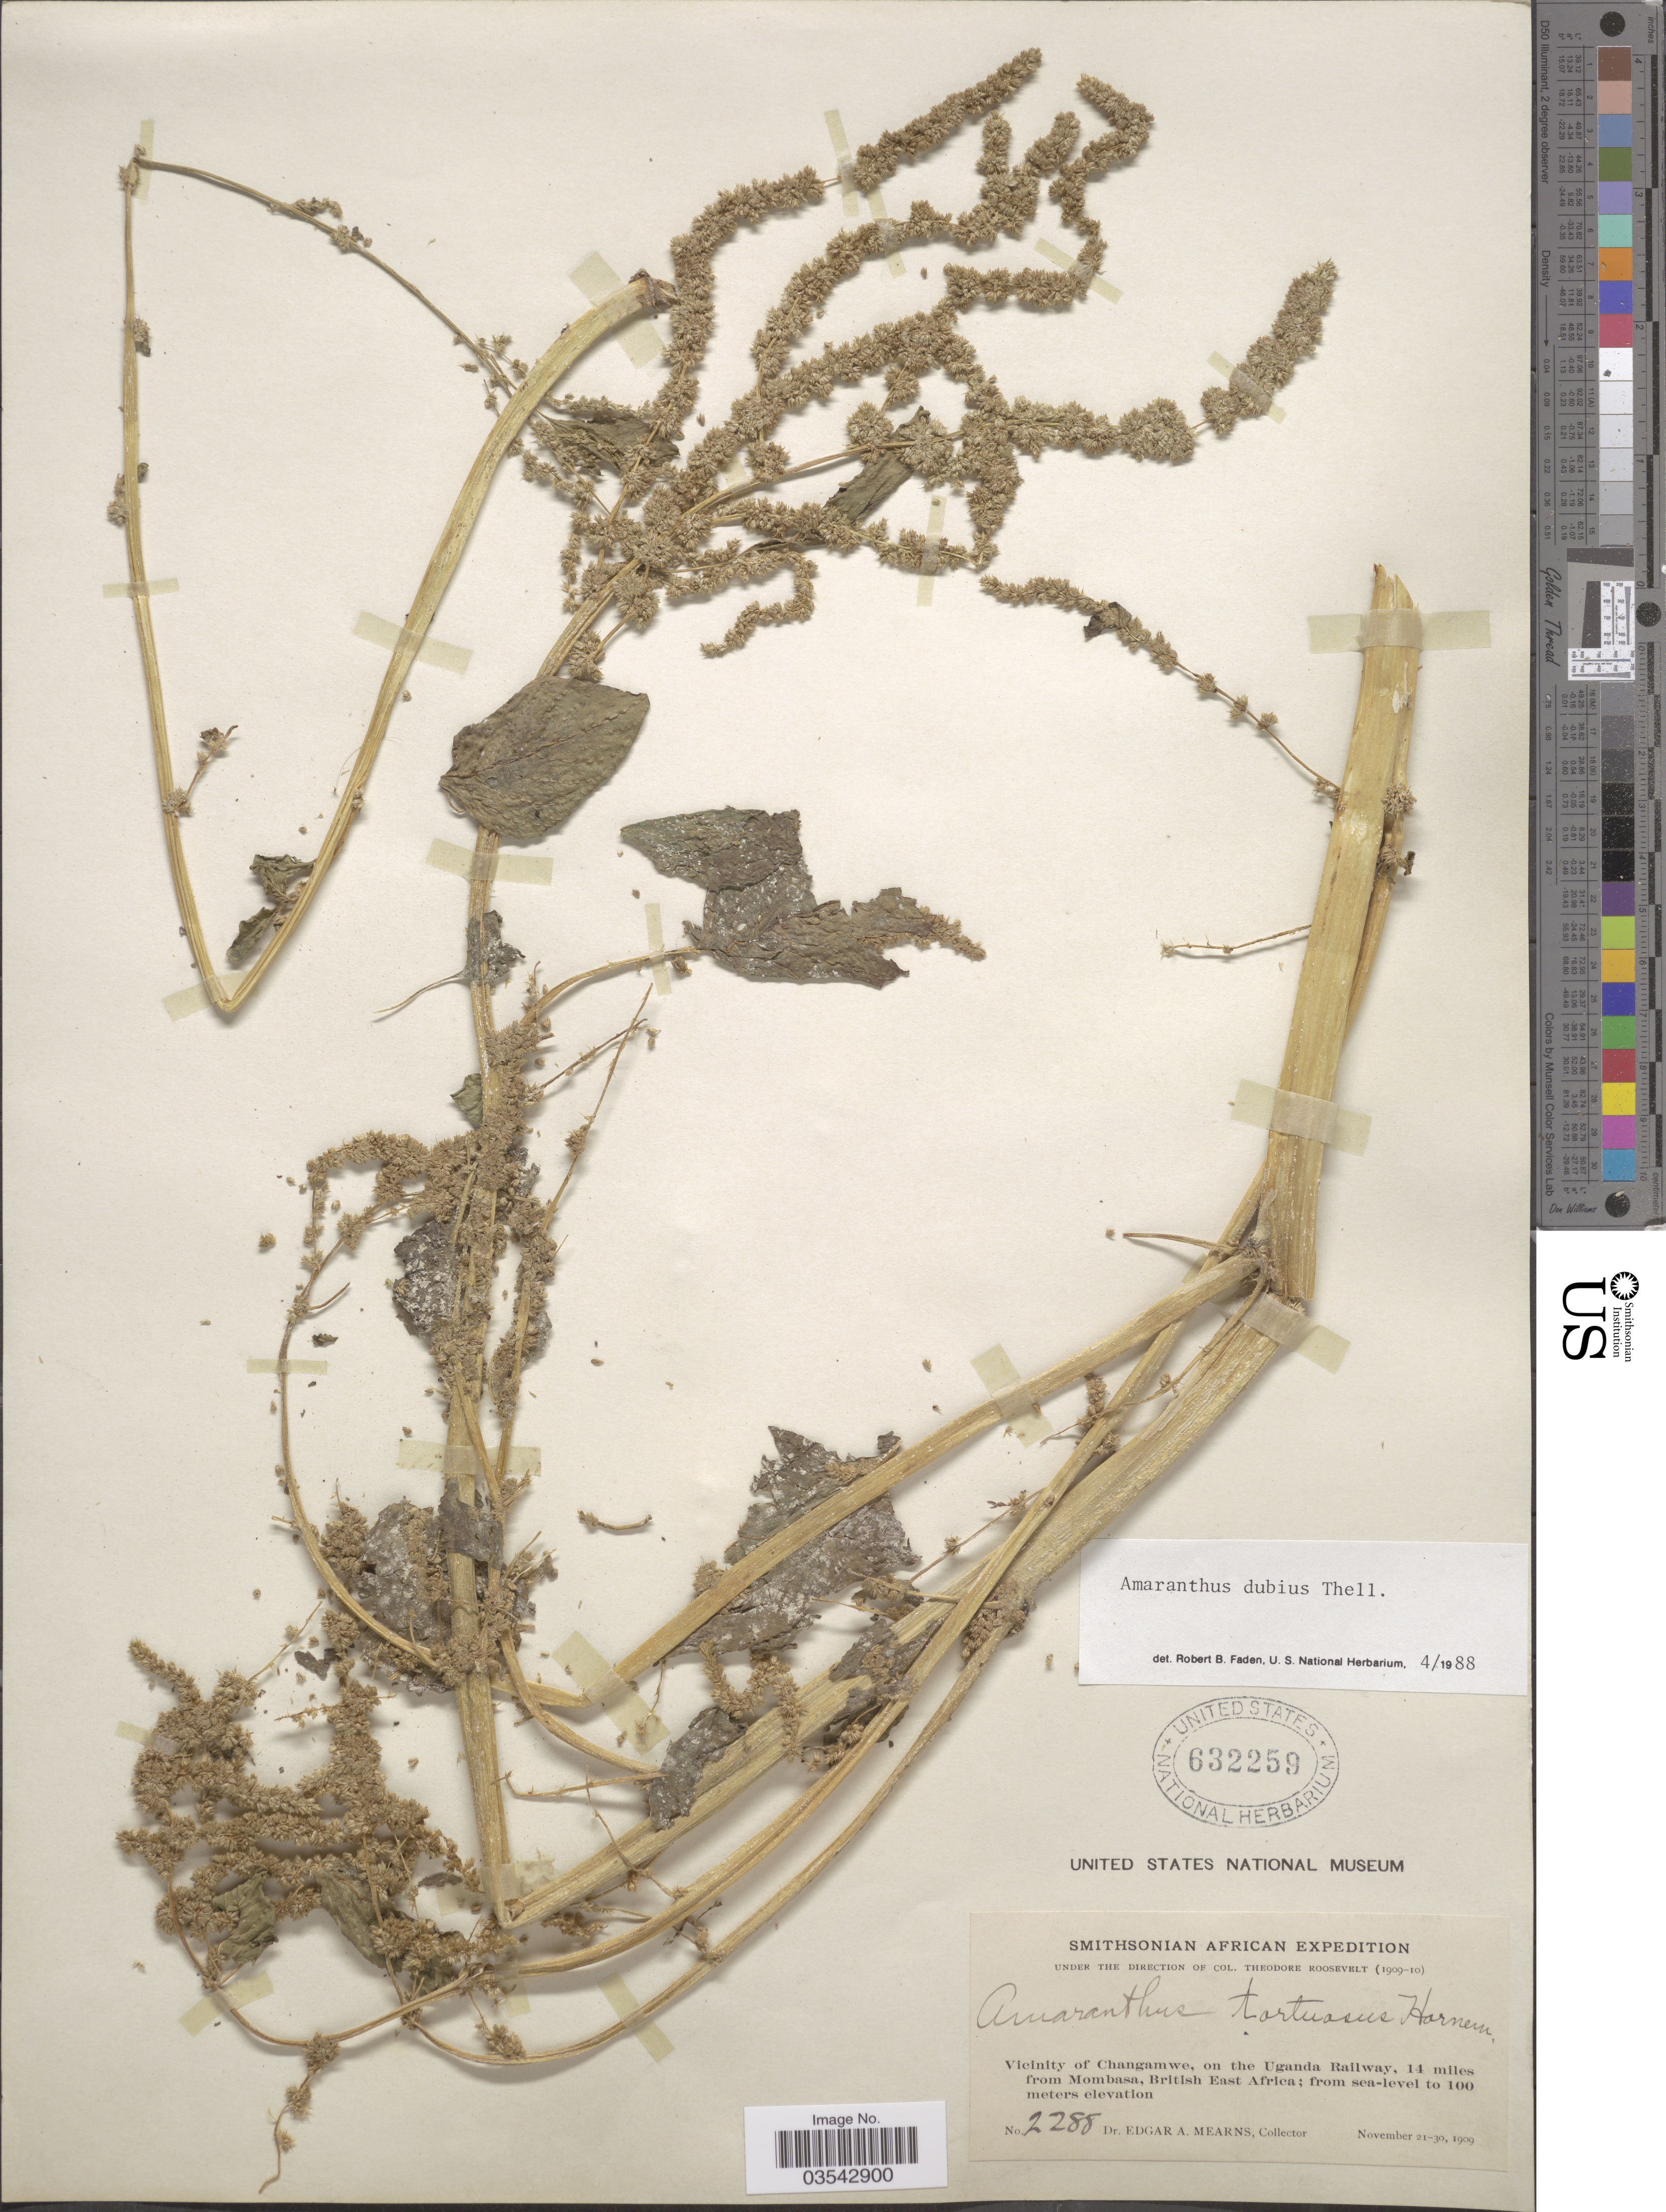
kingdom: Plantae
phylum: Tracheophyta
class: Magnoliopsida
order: Caryophyllales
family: Amaranthaceae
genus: Amaranthus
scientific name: Amaranthus dubius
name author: Mart. ex Thell.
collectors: E. A. Mearns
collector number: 2288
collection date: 1909-11-21/1909-11-30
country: Kenya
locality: Vicinity of Changamwe, on the Uganda Railway, 14 miles from Mombasa, British East Africa.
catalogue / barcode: US 632259